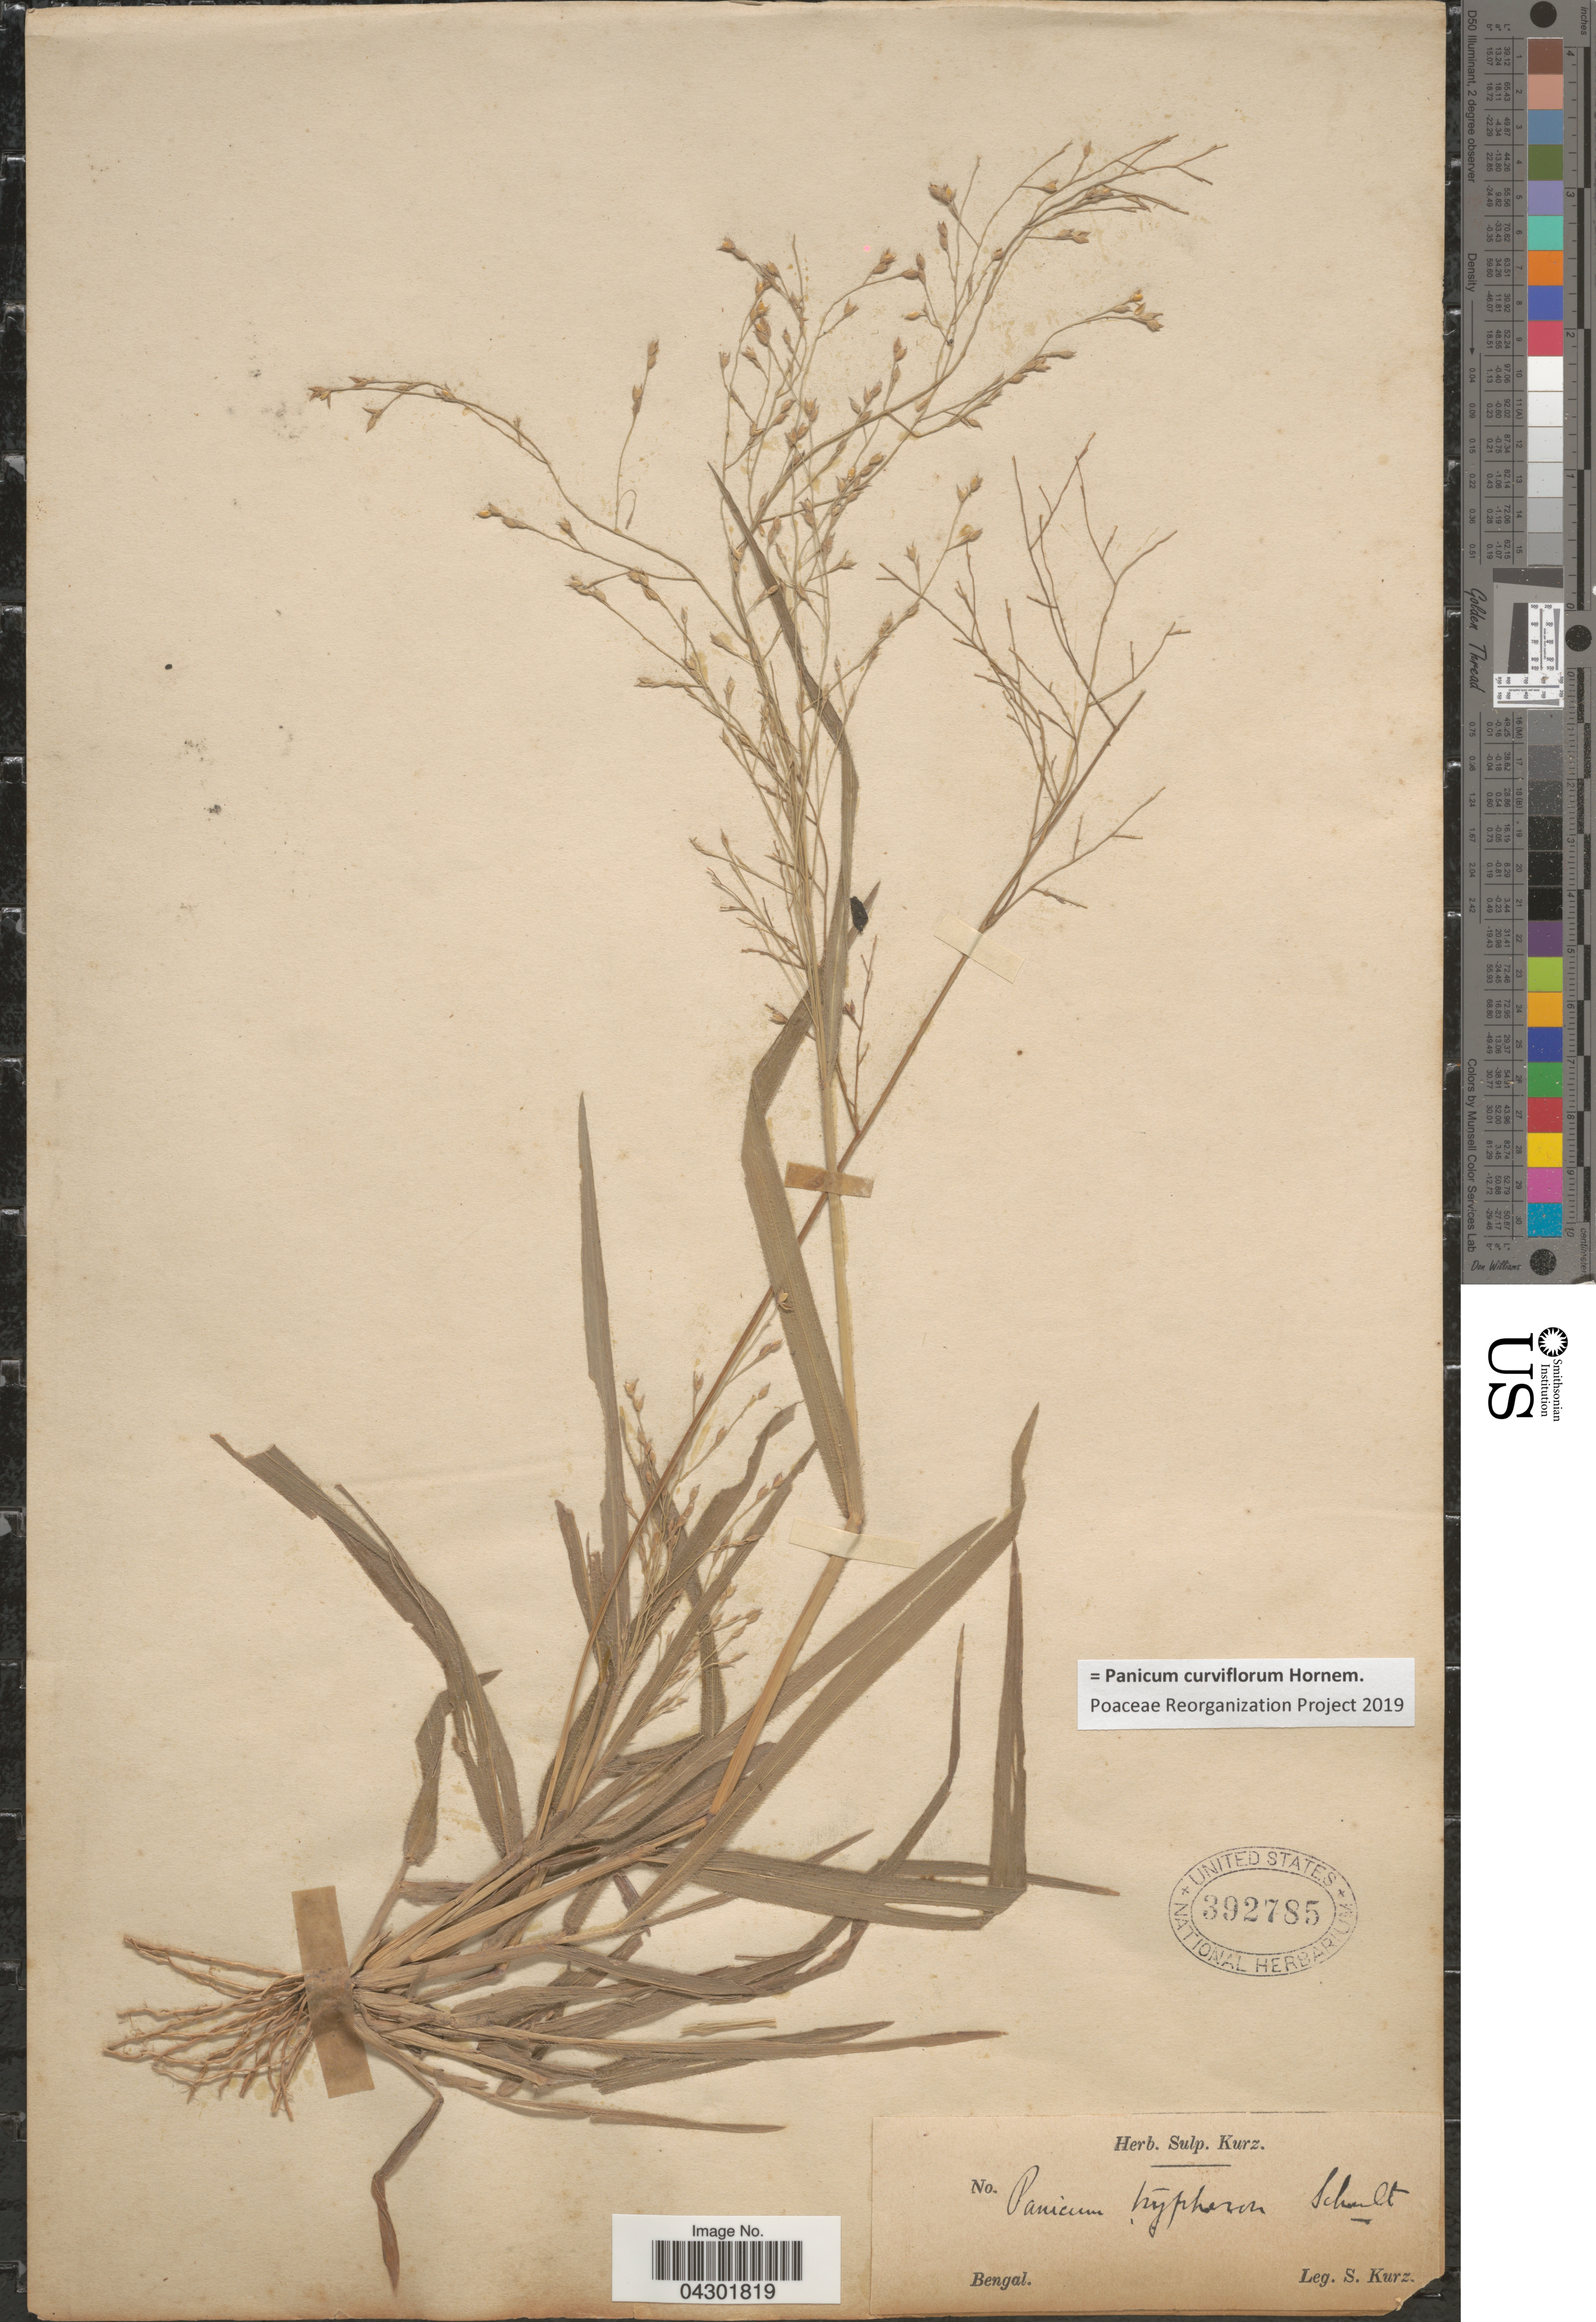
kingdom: Plantae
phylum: Tracheophyta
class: Liliopsida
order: Poales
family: Poaceae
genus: Panicum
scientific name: Panicum curviflorum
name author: Hornem.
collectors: S. Kurz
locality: Bengal.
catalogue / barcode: US 392785